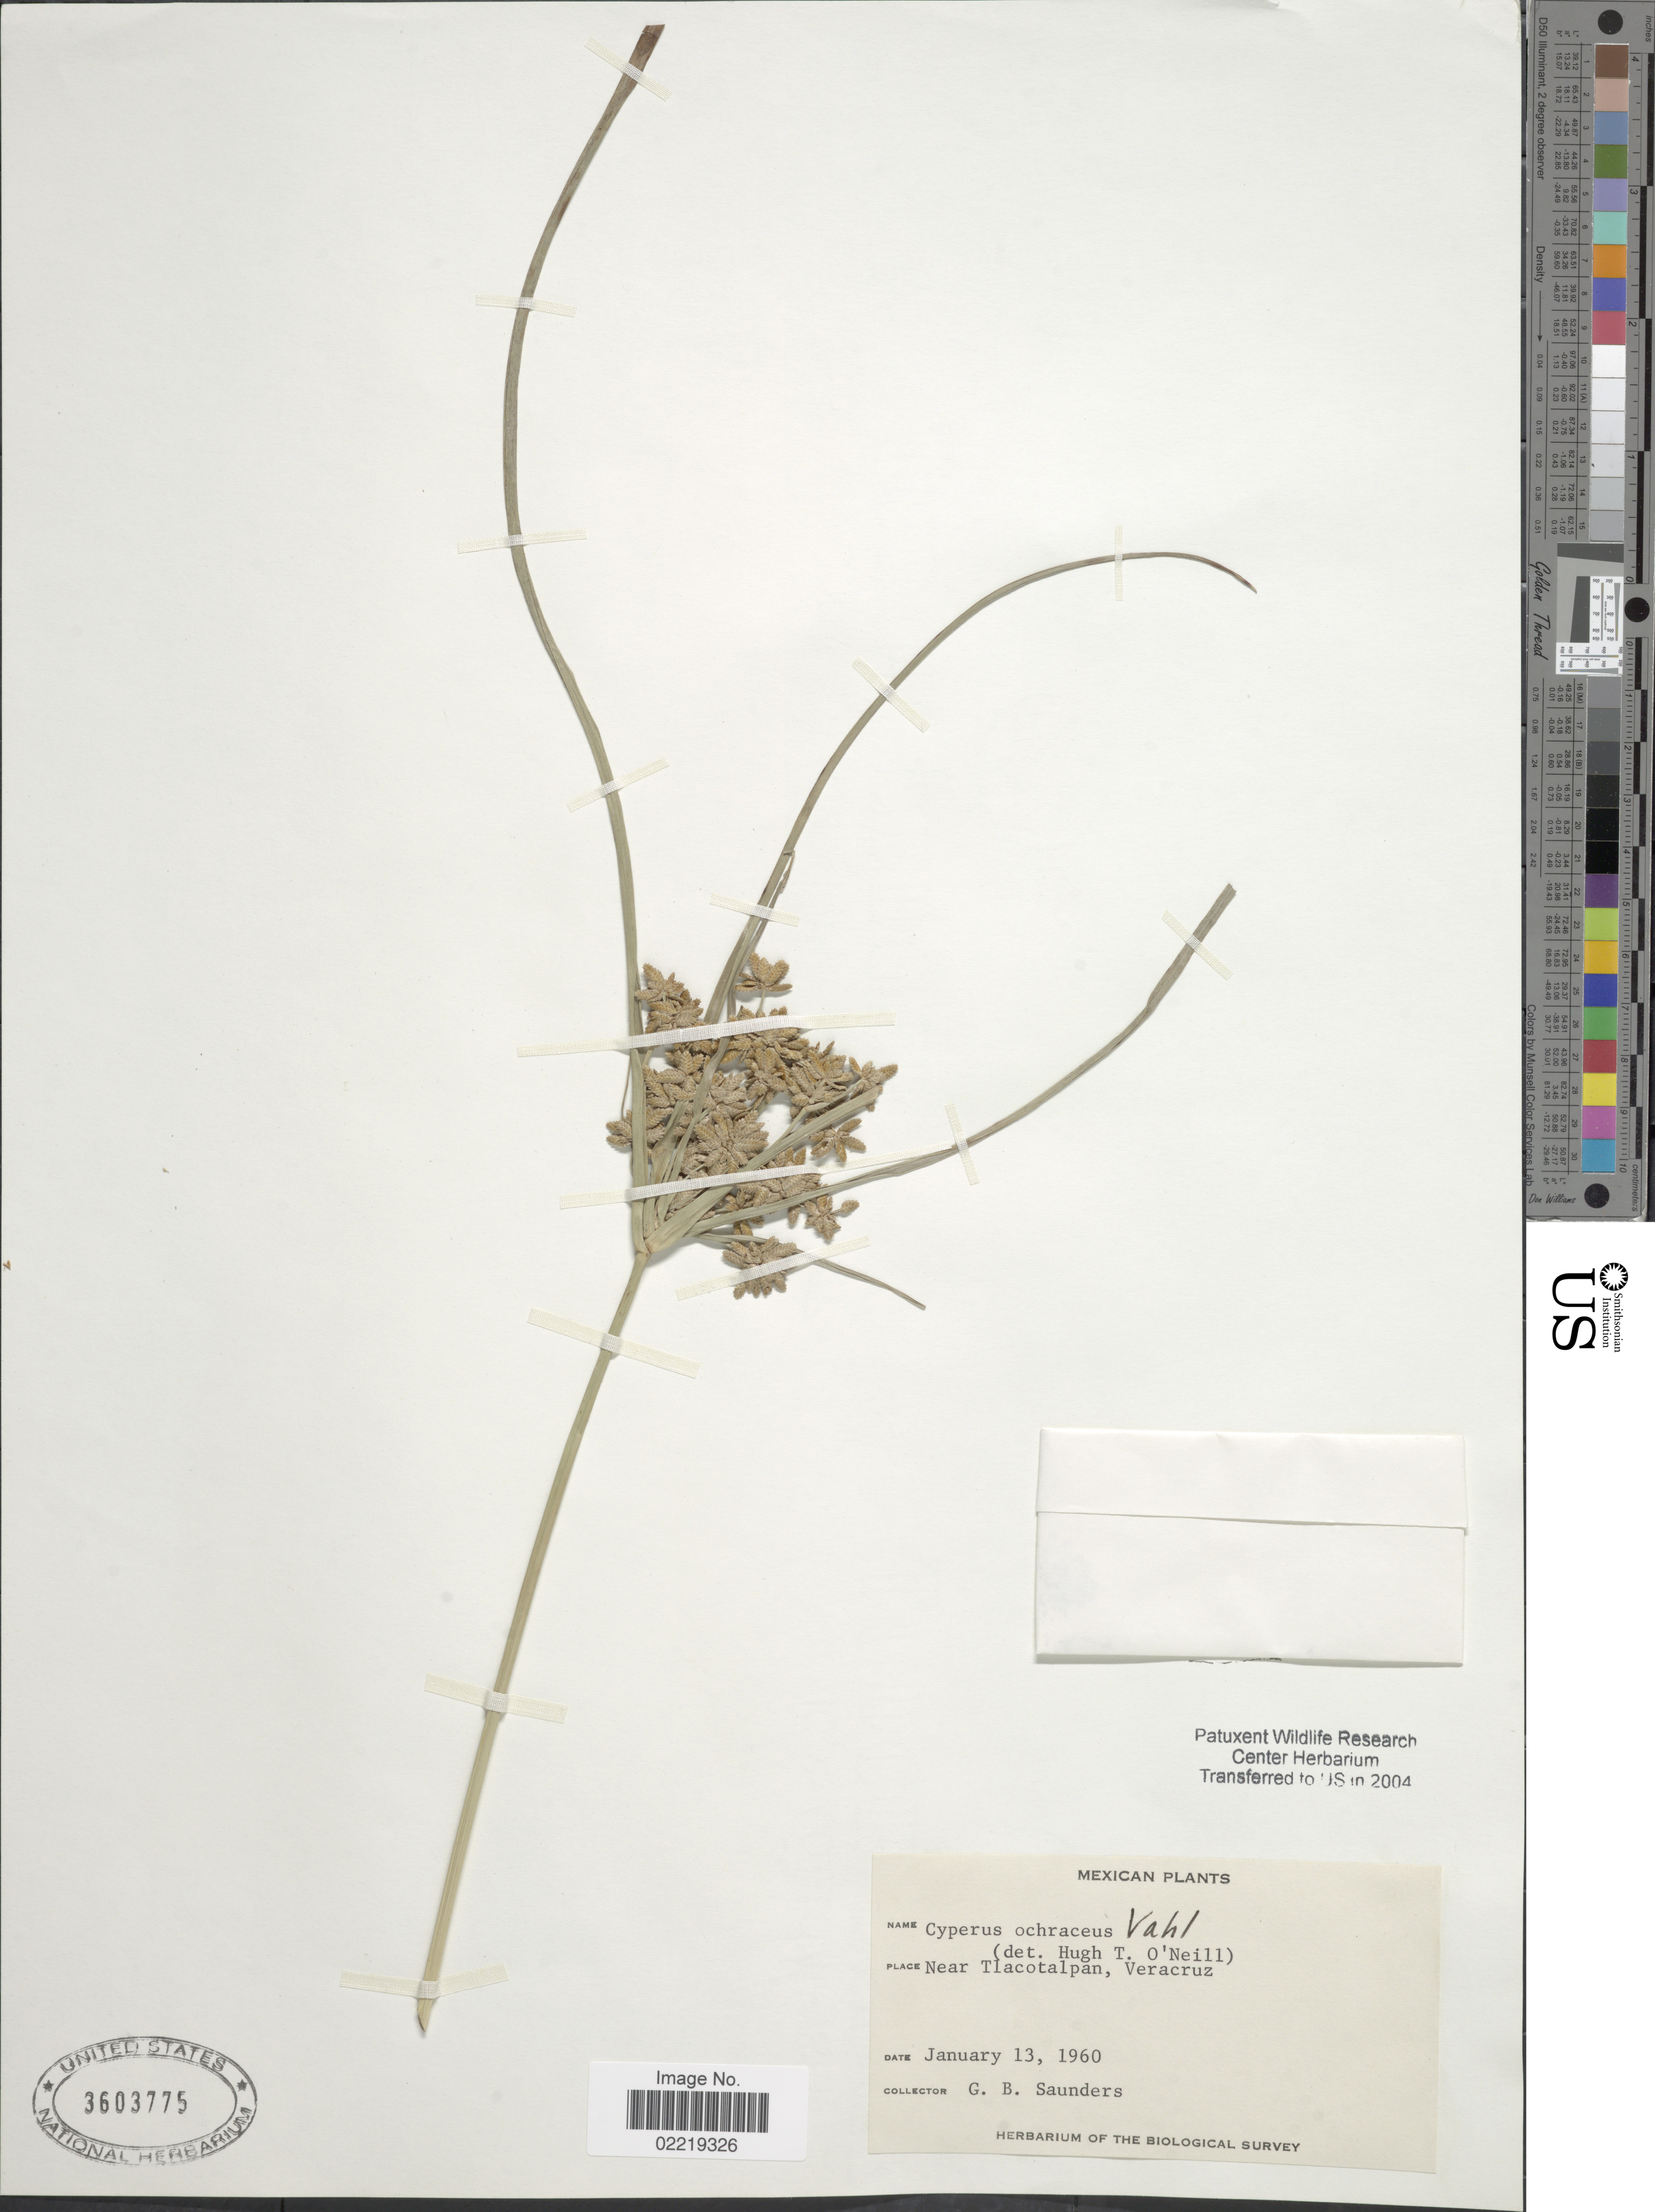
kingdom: Plantae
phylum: Tracheophyta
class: Liliopsida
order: Poales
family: Cyperaceae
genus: Cyperus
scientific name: Cyperus ochraceus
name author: Vahl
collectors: G. B. Saunders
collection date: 1960-01-13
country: Mexico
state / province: Veracruz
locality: Near Tlacotalpan, Veracruz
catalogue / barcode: US 3603775